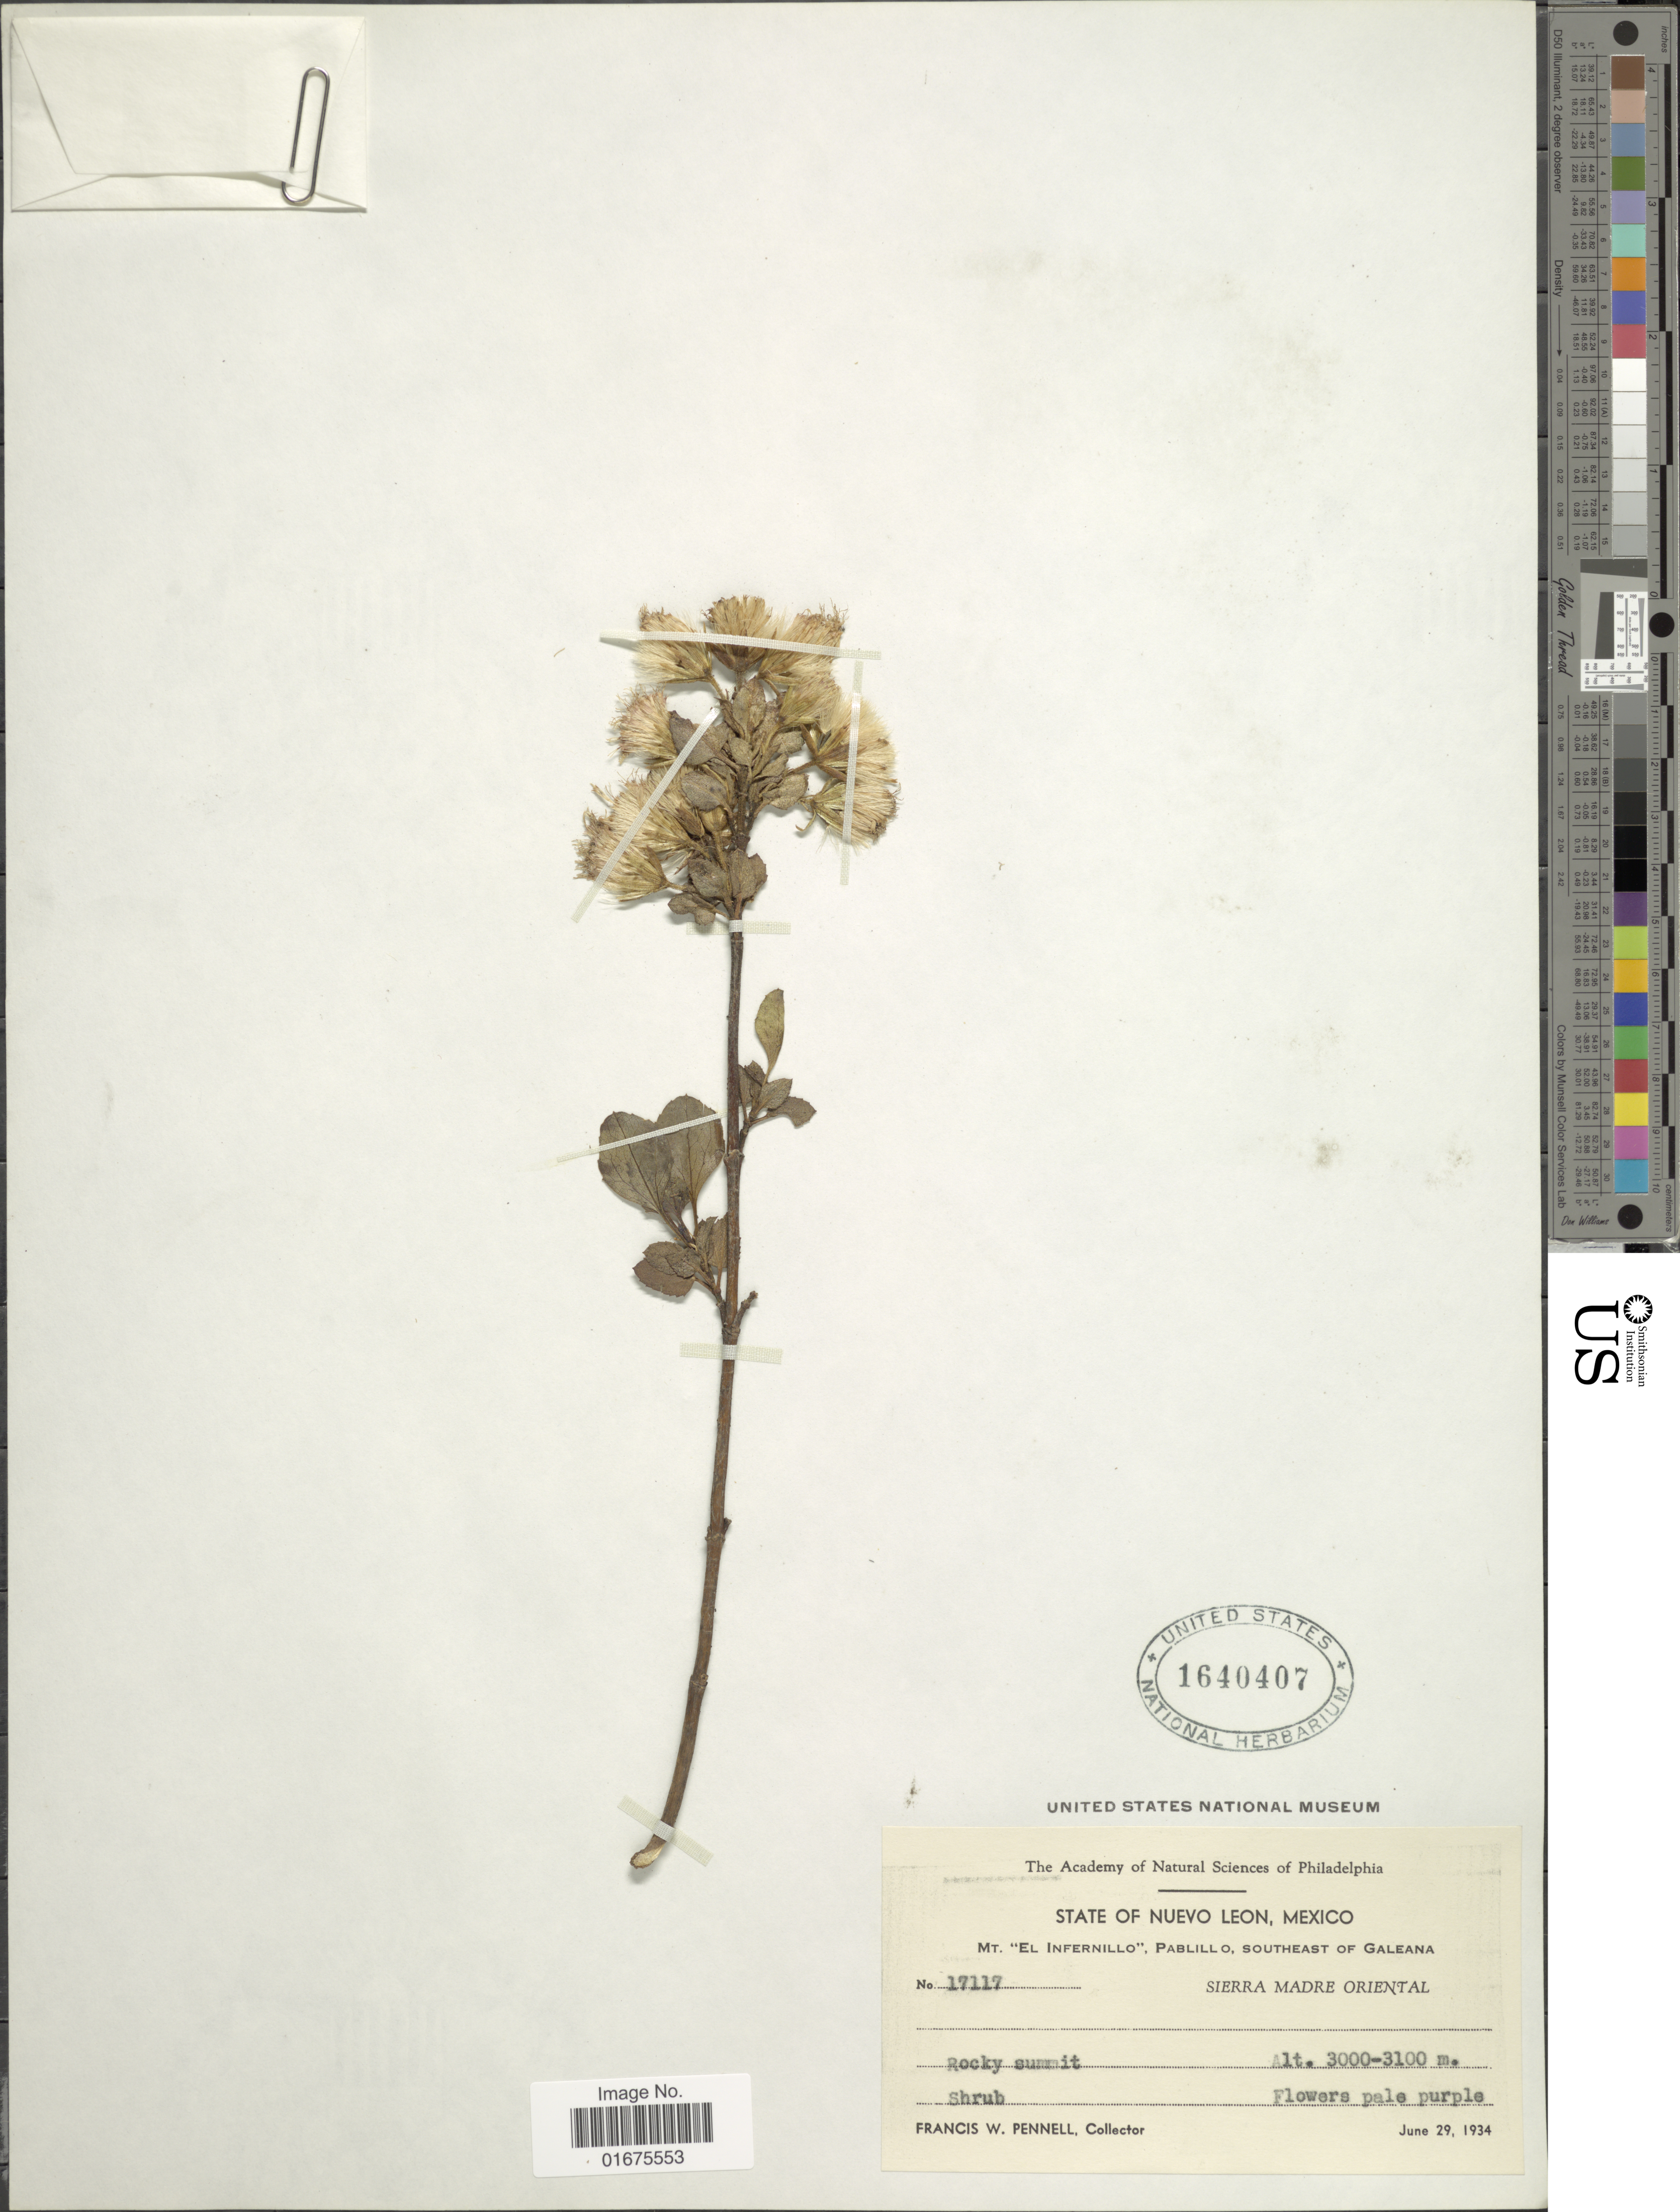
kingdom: Plantae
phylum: Tracheophyta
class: Magnoliopsida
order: Asterales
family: Asteraceae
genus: Ageratina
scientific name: Ageratina campyloclada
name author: (B.L. Rob.) R.M. King & H. Rob.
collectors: F. W. Pennell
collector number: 17117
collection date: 1934-06-29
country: Mexico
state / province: Nuevo León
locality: Mt. "El Infernillo" , Pablillo, southeast of Galeana, Sierra Madre Oriental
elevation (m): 3000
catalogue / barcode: US 1640407